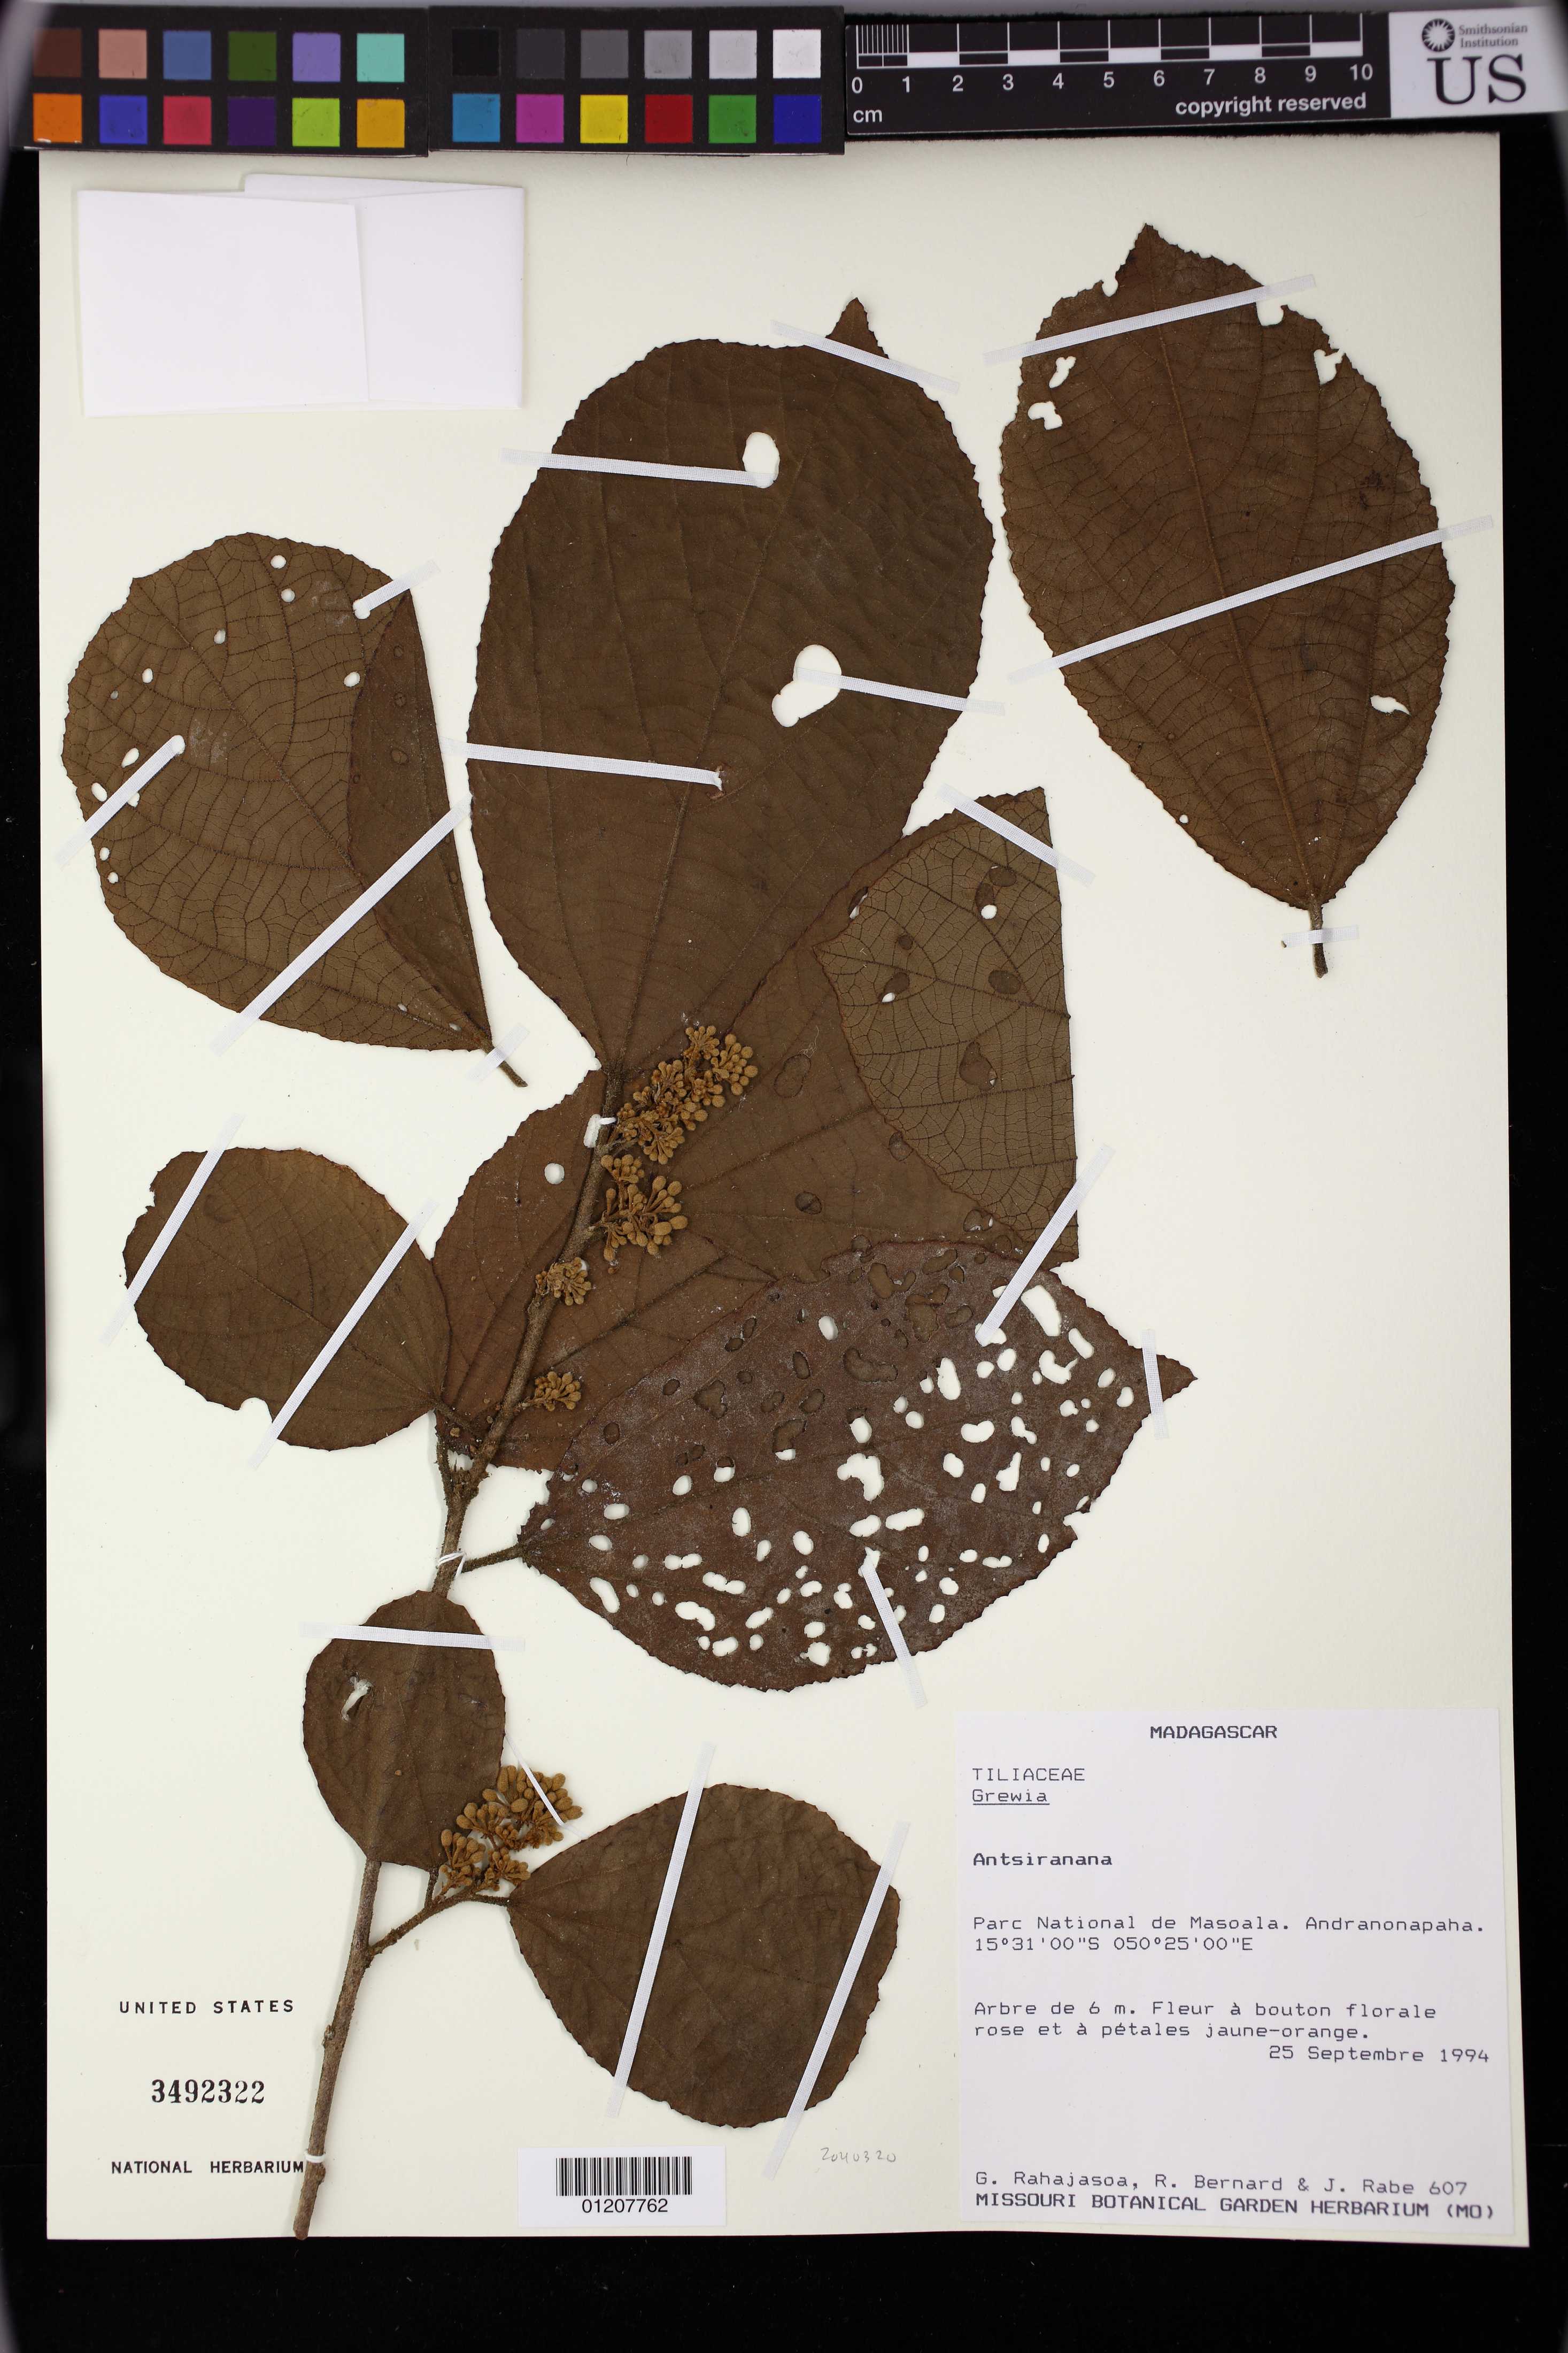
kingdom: Plantae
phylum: Tracheophyta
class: Magnoliopsida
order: Malvales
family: Malvaceae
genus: Grewia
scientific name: Grewia aprina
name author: Capuron & Mabb. ex Phillipson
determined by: Jourdain-Fievet, L.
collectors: G. Rahajasoa, R. Bernard & J. Rabe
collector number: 607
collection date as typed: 25 Sep 1994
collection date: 1994-09-25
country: Madagascar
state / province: Sava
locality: Antsiranana. Parc National de Masoala. Andranonapaha.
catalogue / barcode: US 3492322